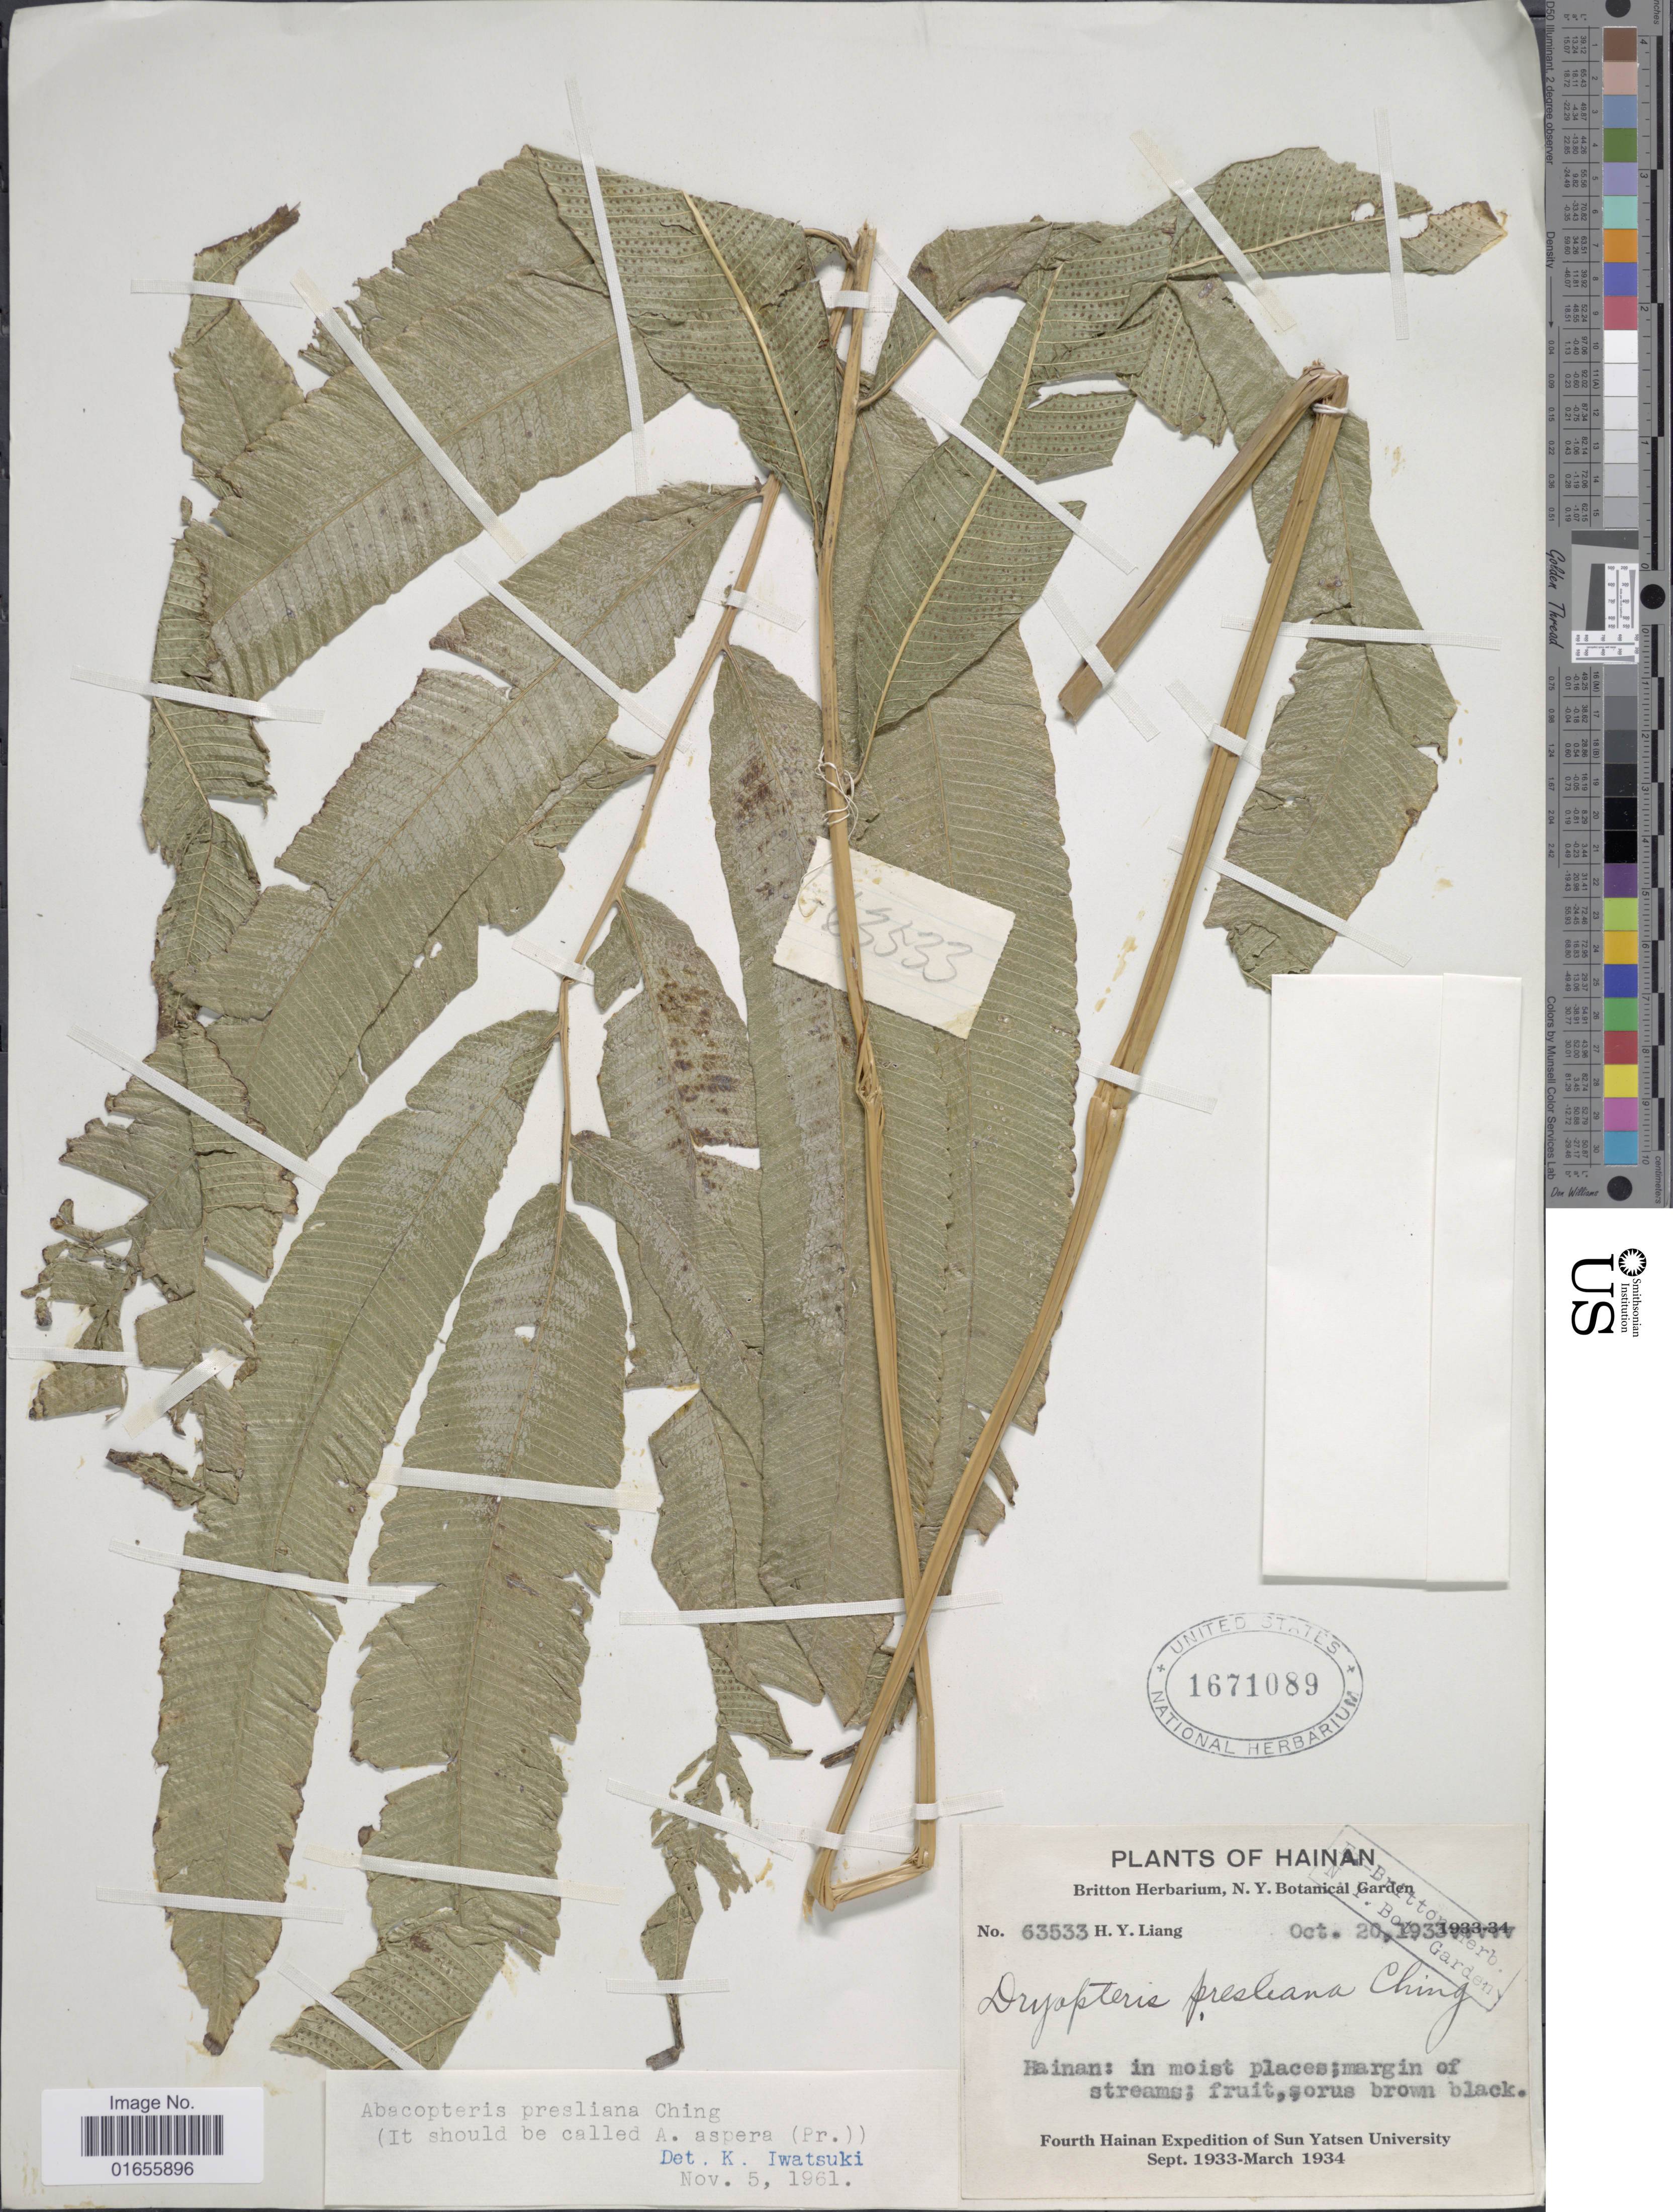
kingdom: Plantae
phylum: Tracheophyta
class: Polypodiopsida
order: Polypodiales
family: Thelypteridaceae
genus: Pronephrium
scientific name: Pronephrium asperum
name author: (C. Presl) Holttum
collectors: H. Y. Liang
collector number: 63533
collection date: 1933-10-20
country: China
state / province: Hainan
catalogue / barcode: US 1671089